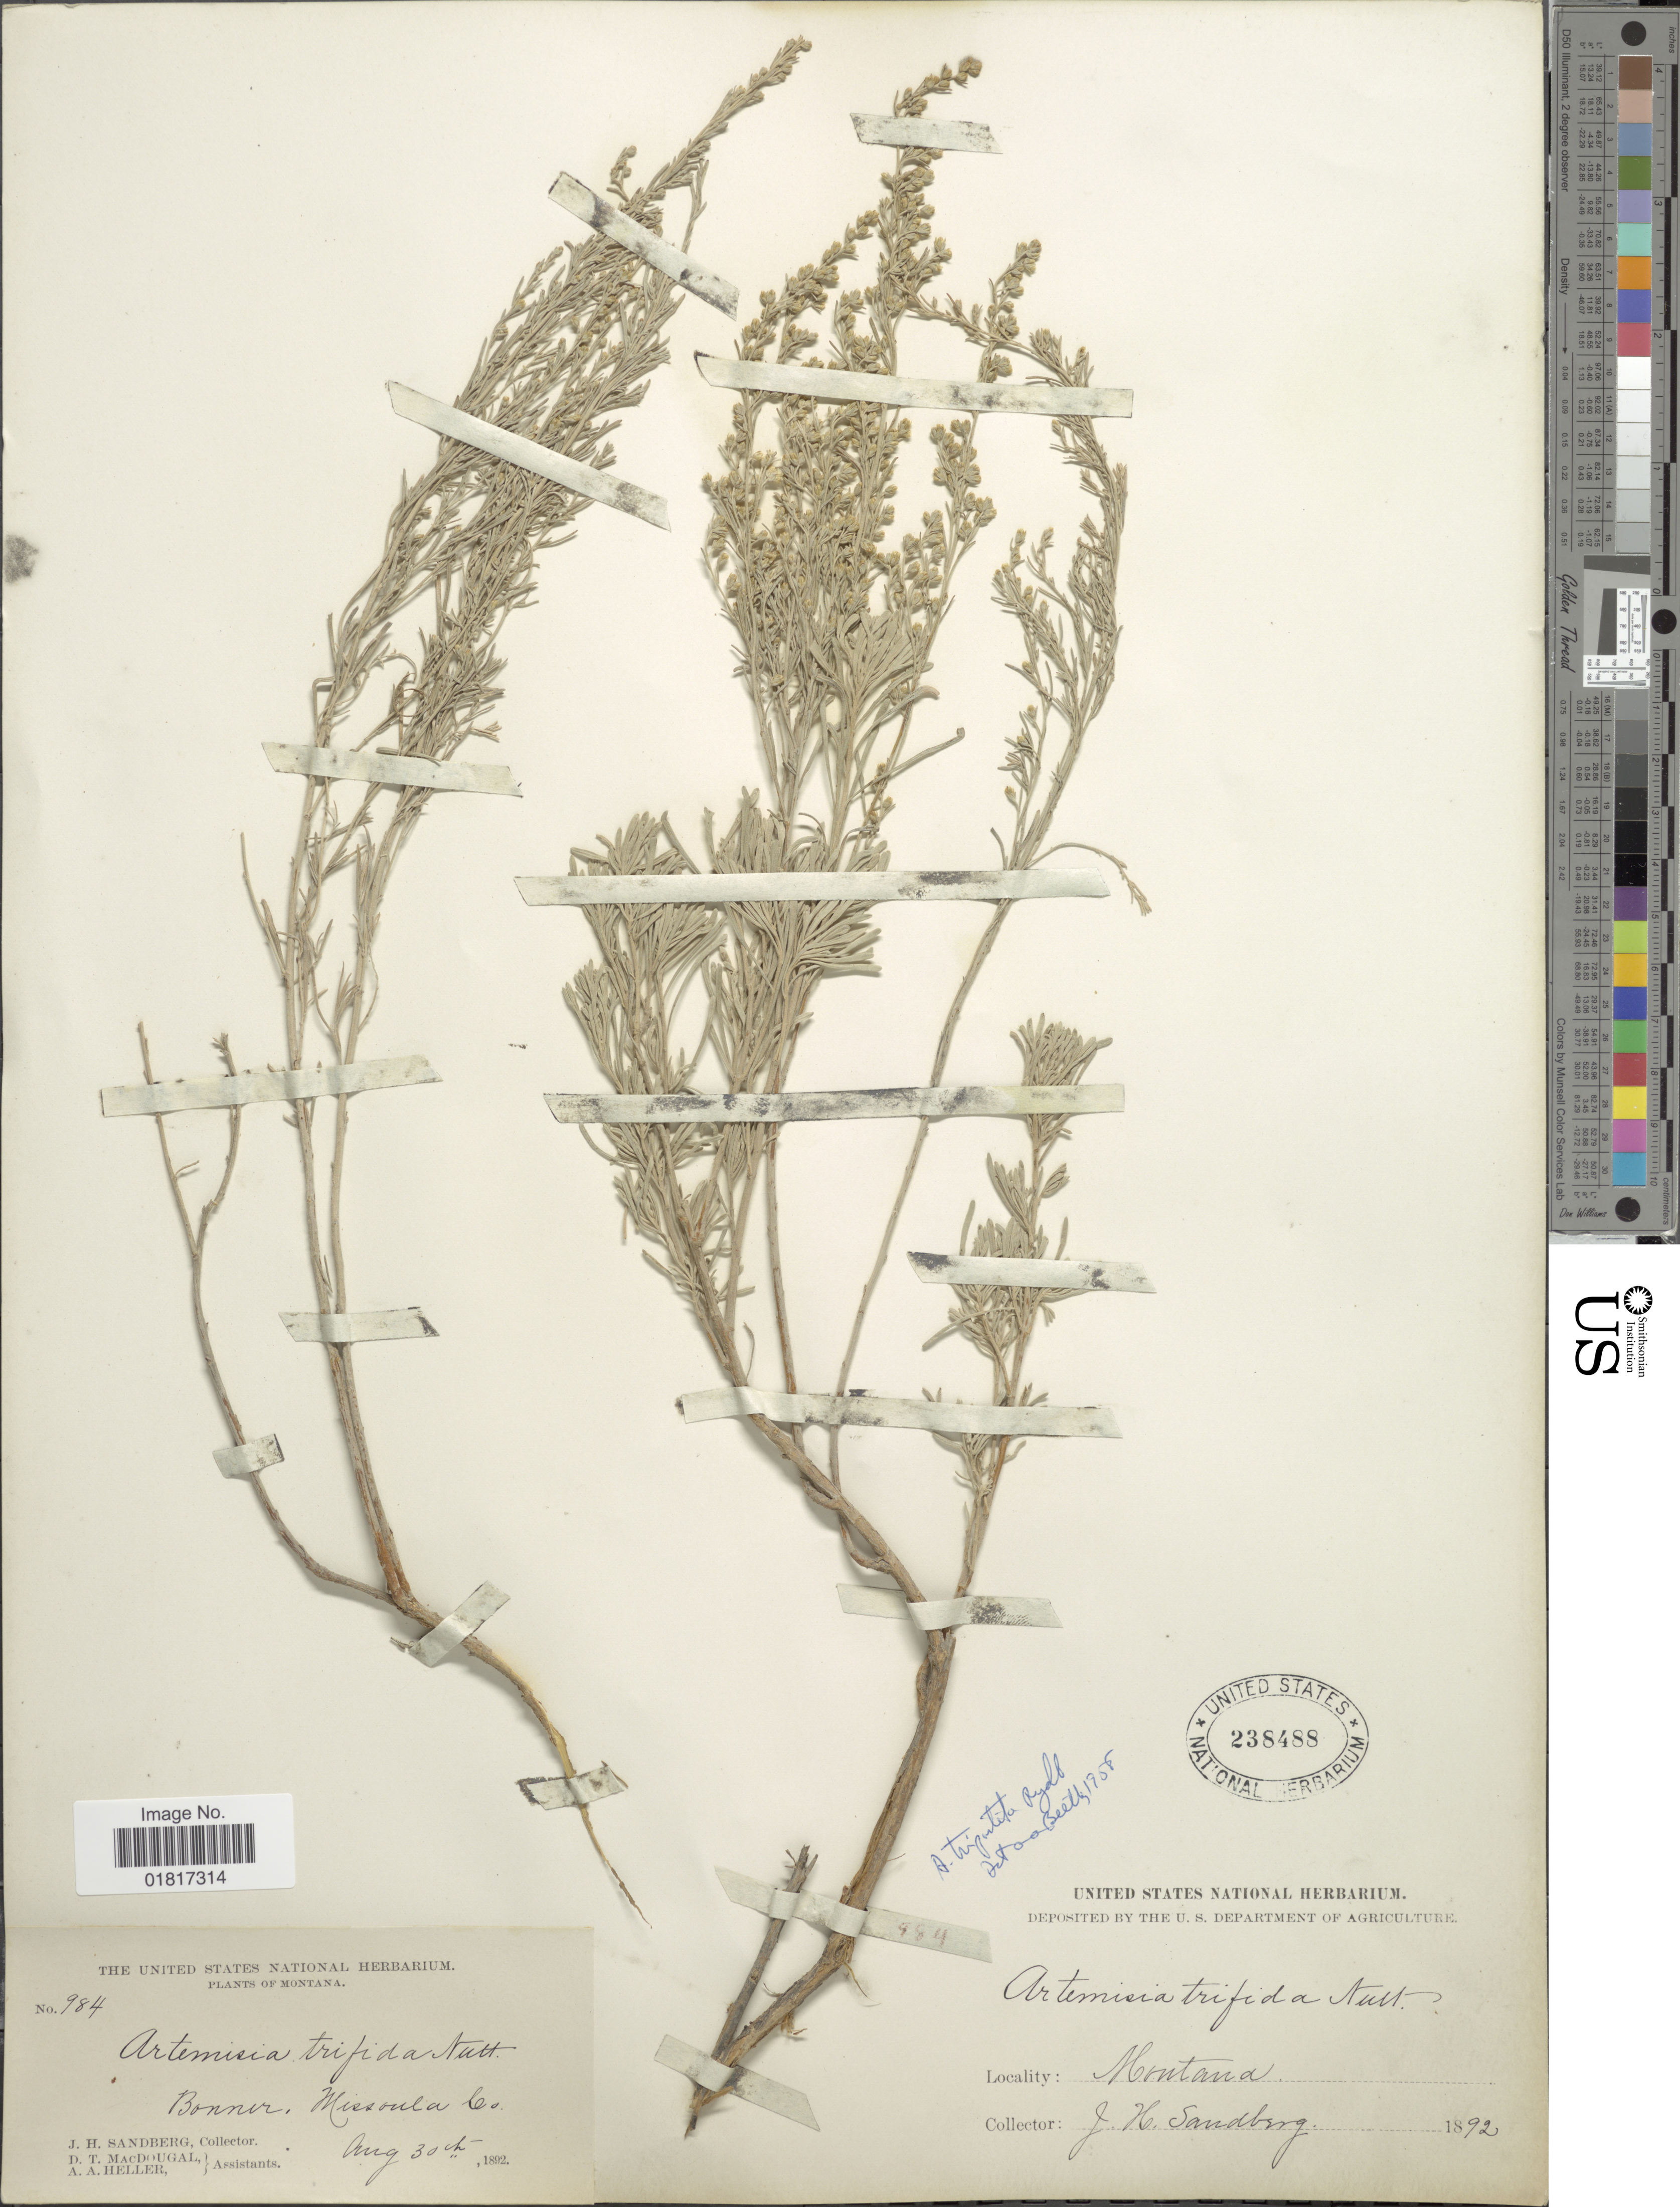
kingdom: Plantae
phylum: Tracheophyta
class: Magnoliopsida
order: Asterales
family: Asteraceae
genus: Artemisia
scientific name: Artemisia tripartita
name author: Rydb.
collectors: J. H. Sandberg, D. T. MacDougal & A. A. Heller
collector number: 984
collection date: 1892-08-30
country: United States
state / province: Montana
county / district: Missoula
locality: Bonner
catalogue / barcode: US 238488